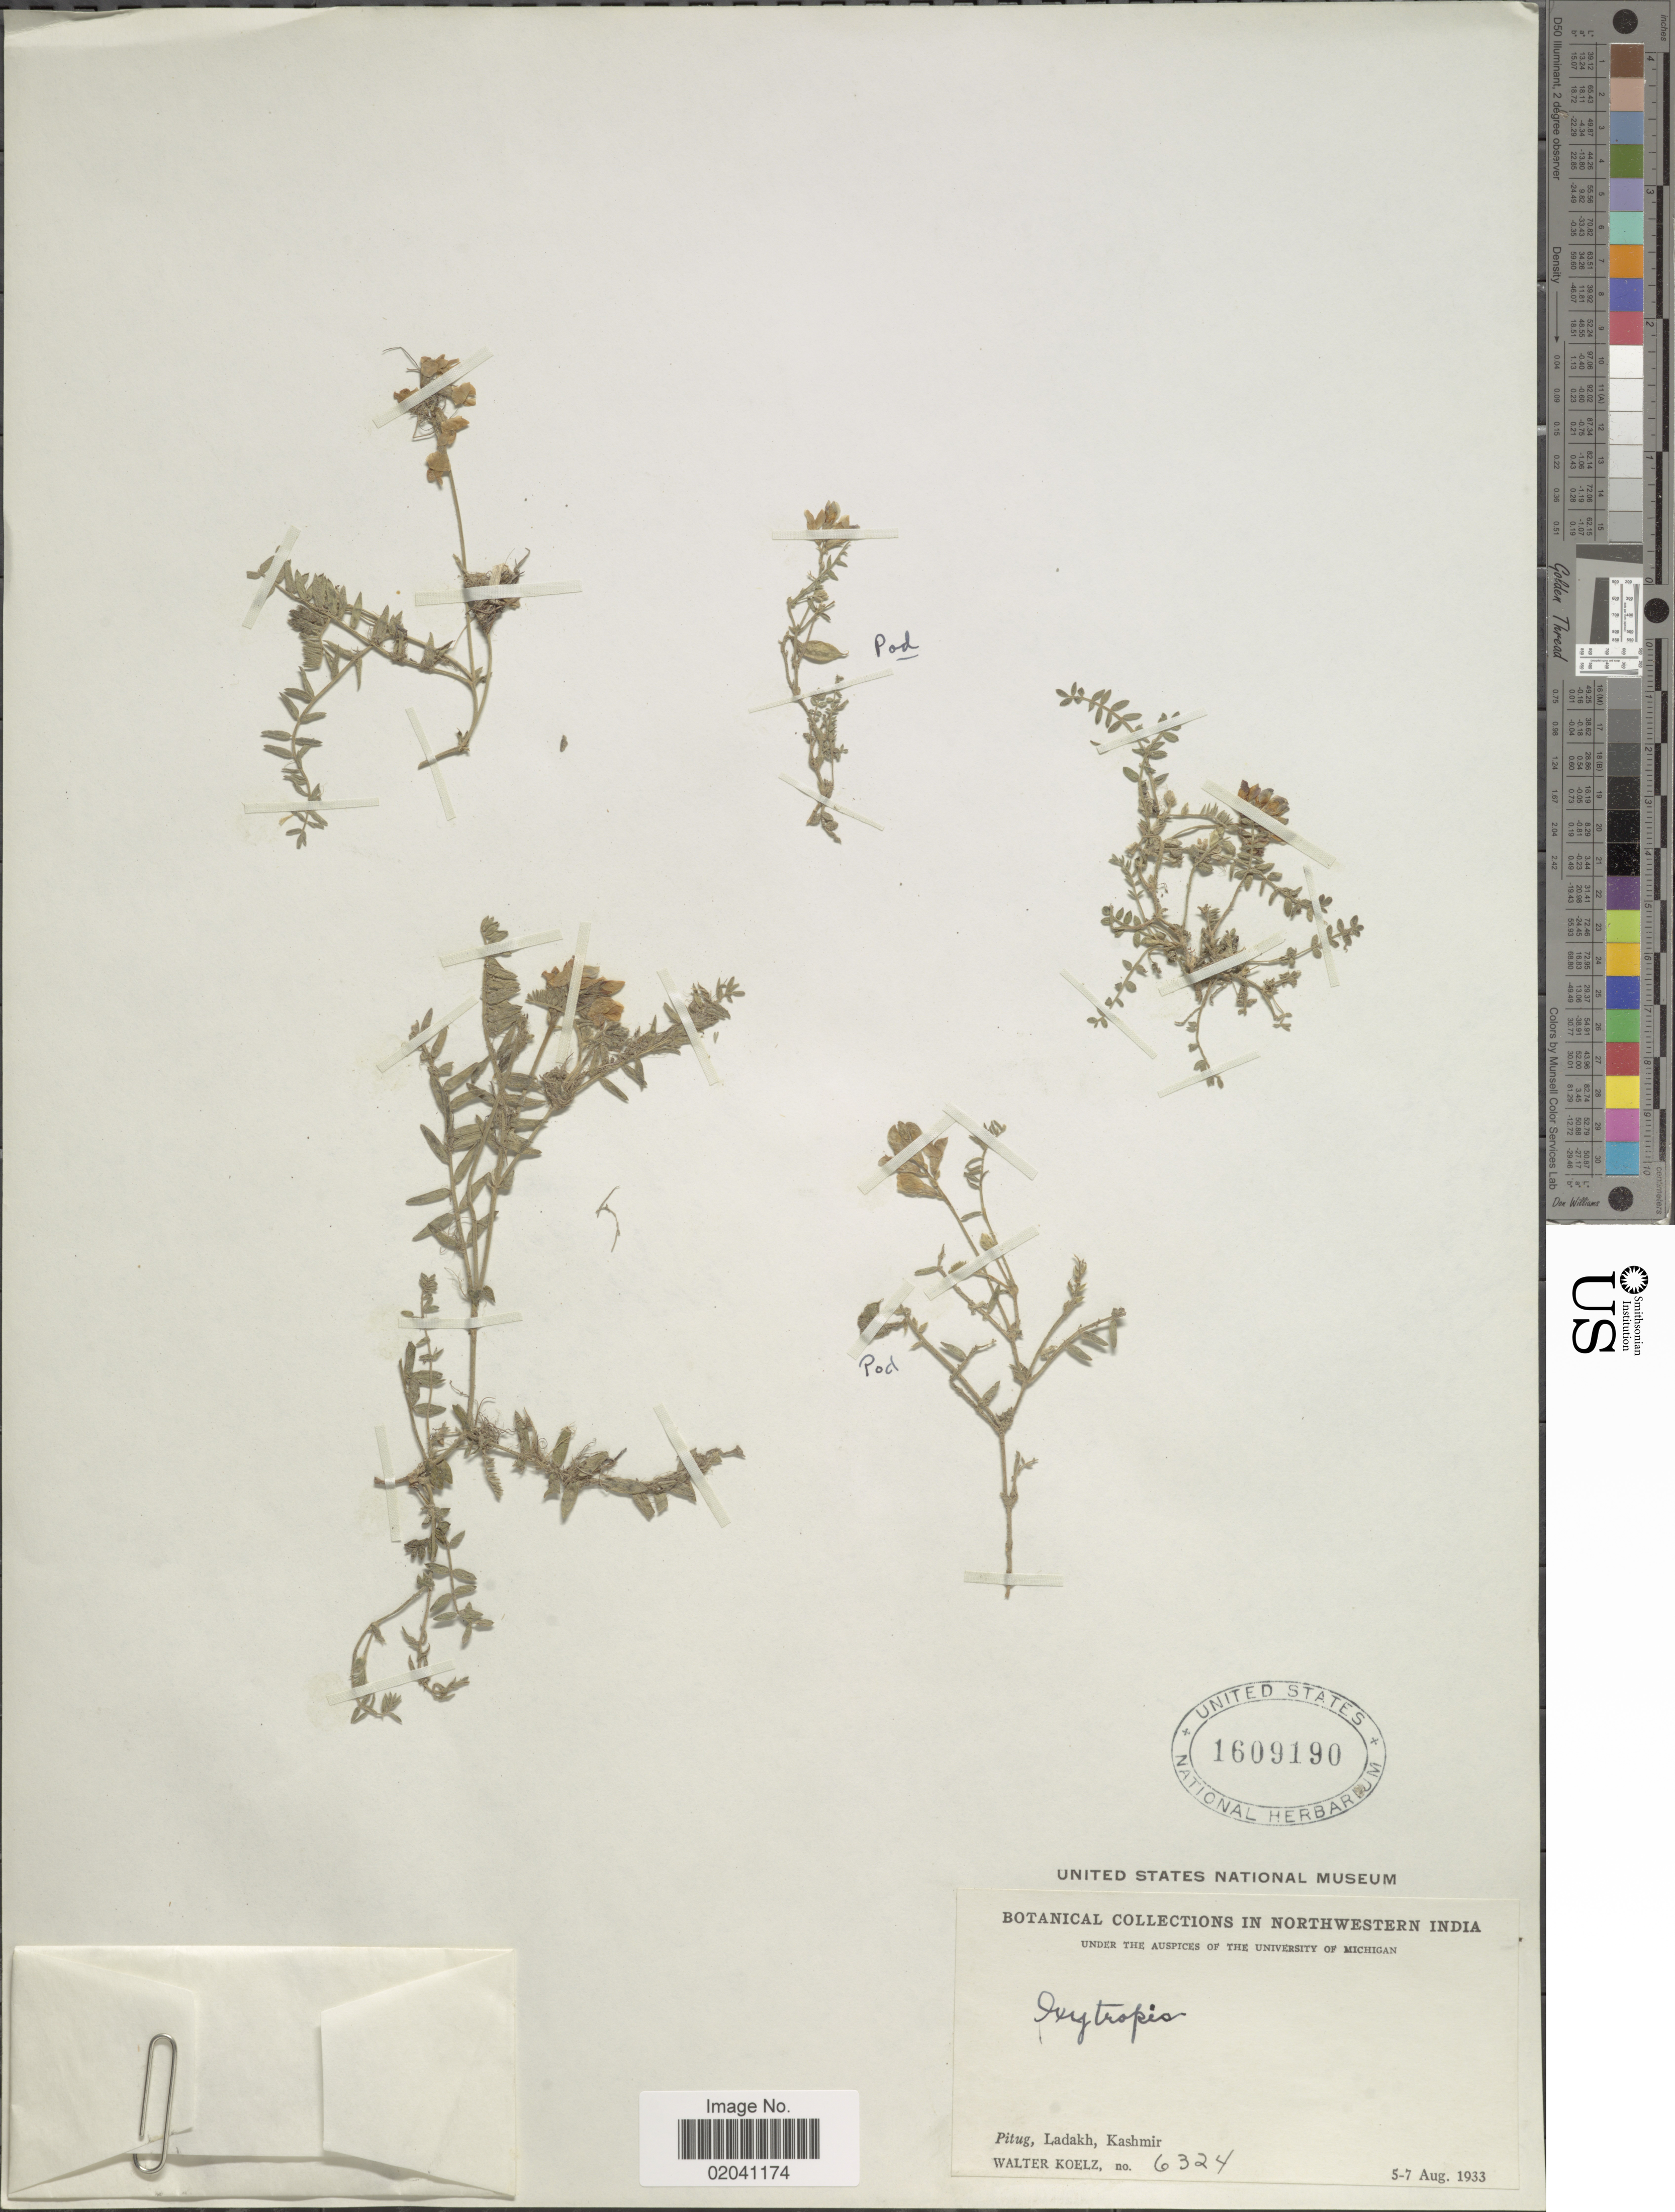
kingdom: Plantae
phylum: Tracheophyta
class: Magnoliopsida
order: Fabales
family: Fabaceae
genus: Oxytropis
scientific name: Oxytropis sp.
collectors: W. N. Koelz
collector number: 6324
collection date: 1933-08-05/1933-08-07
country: India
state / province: Jammu and Kashmir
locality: Pitug, Ladakh, Kashmir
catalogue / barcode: US 1609190